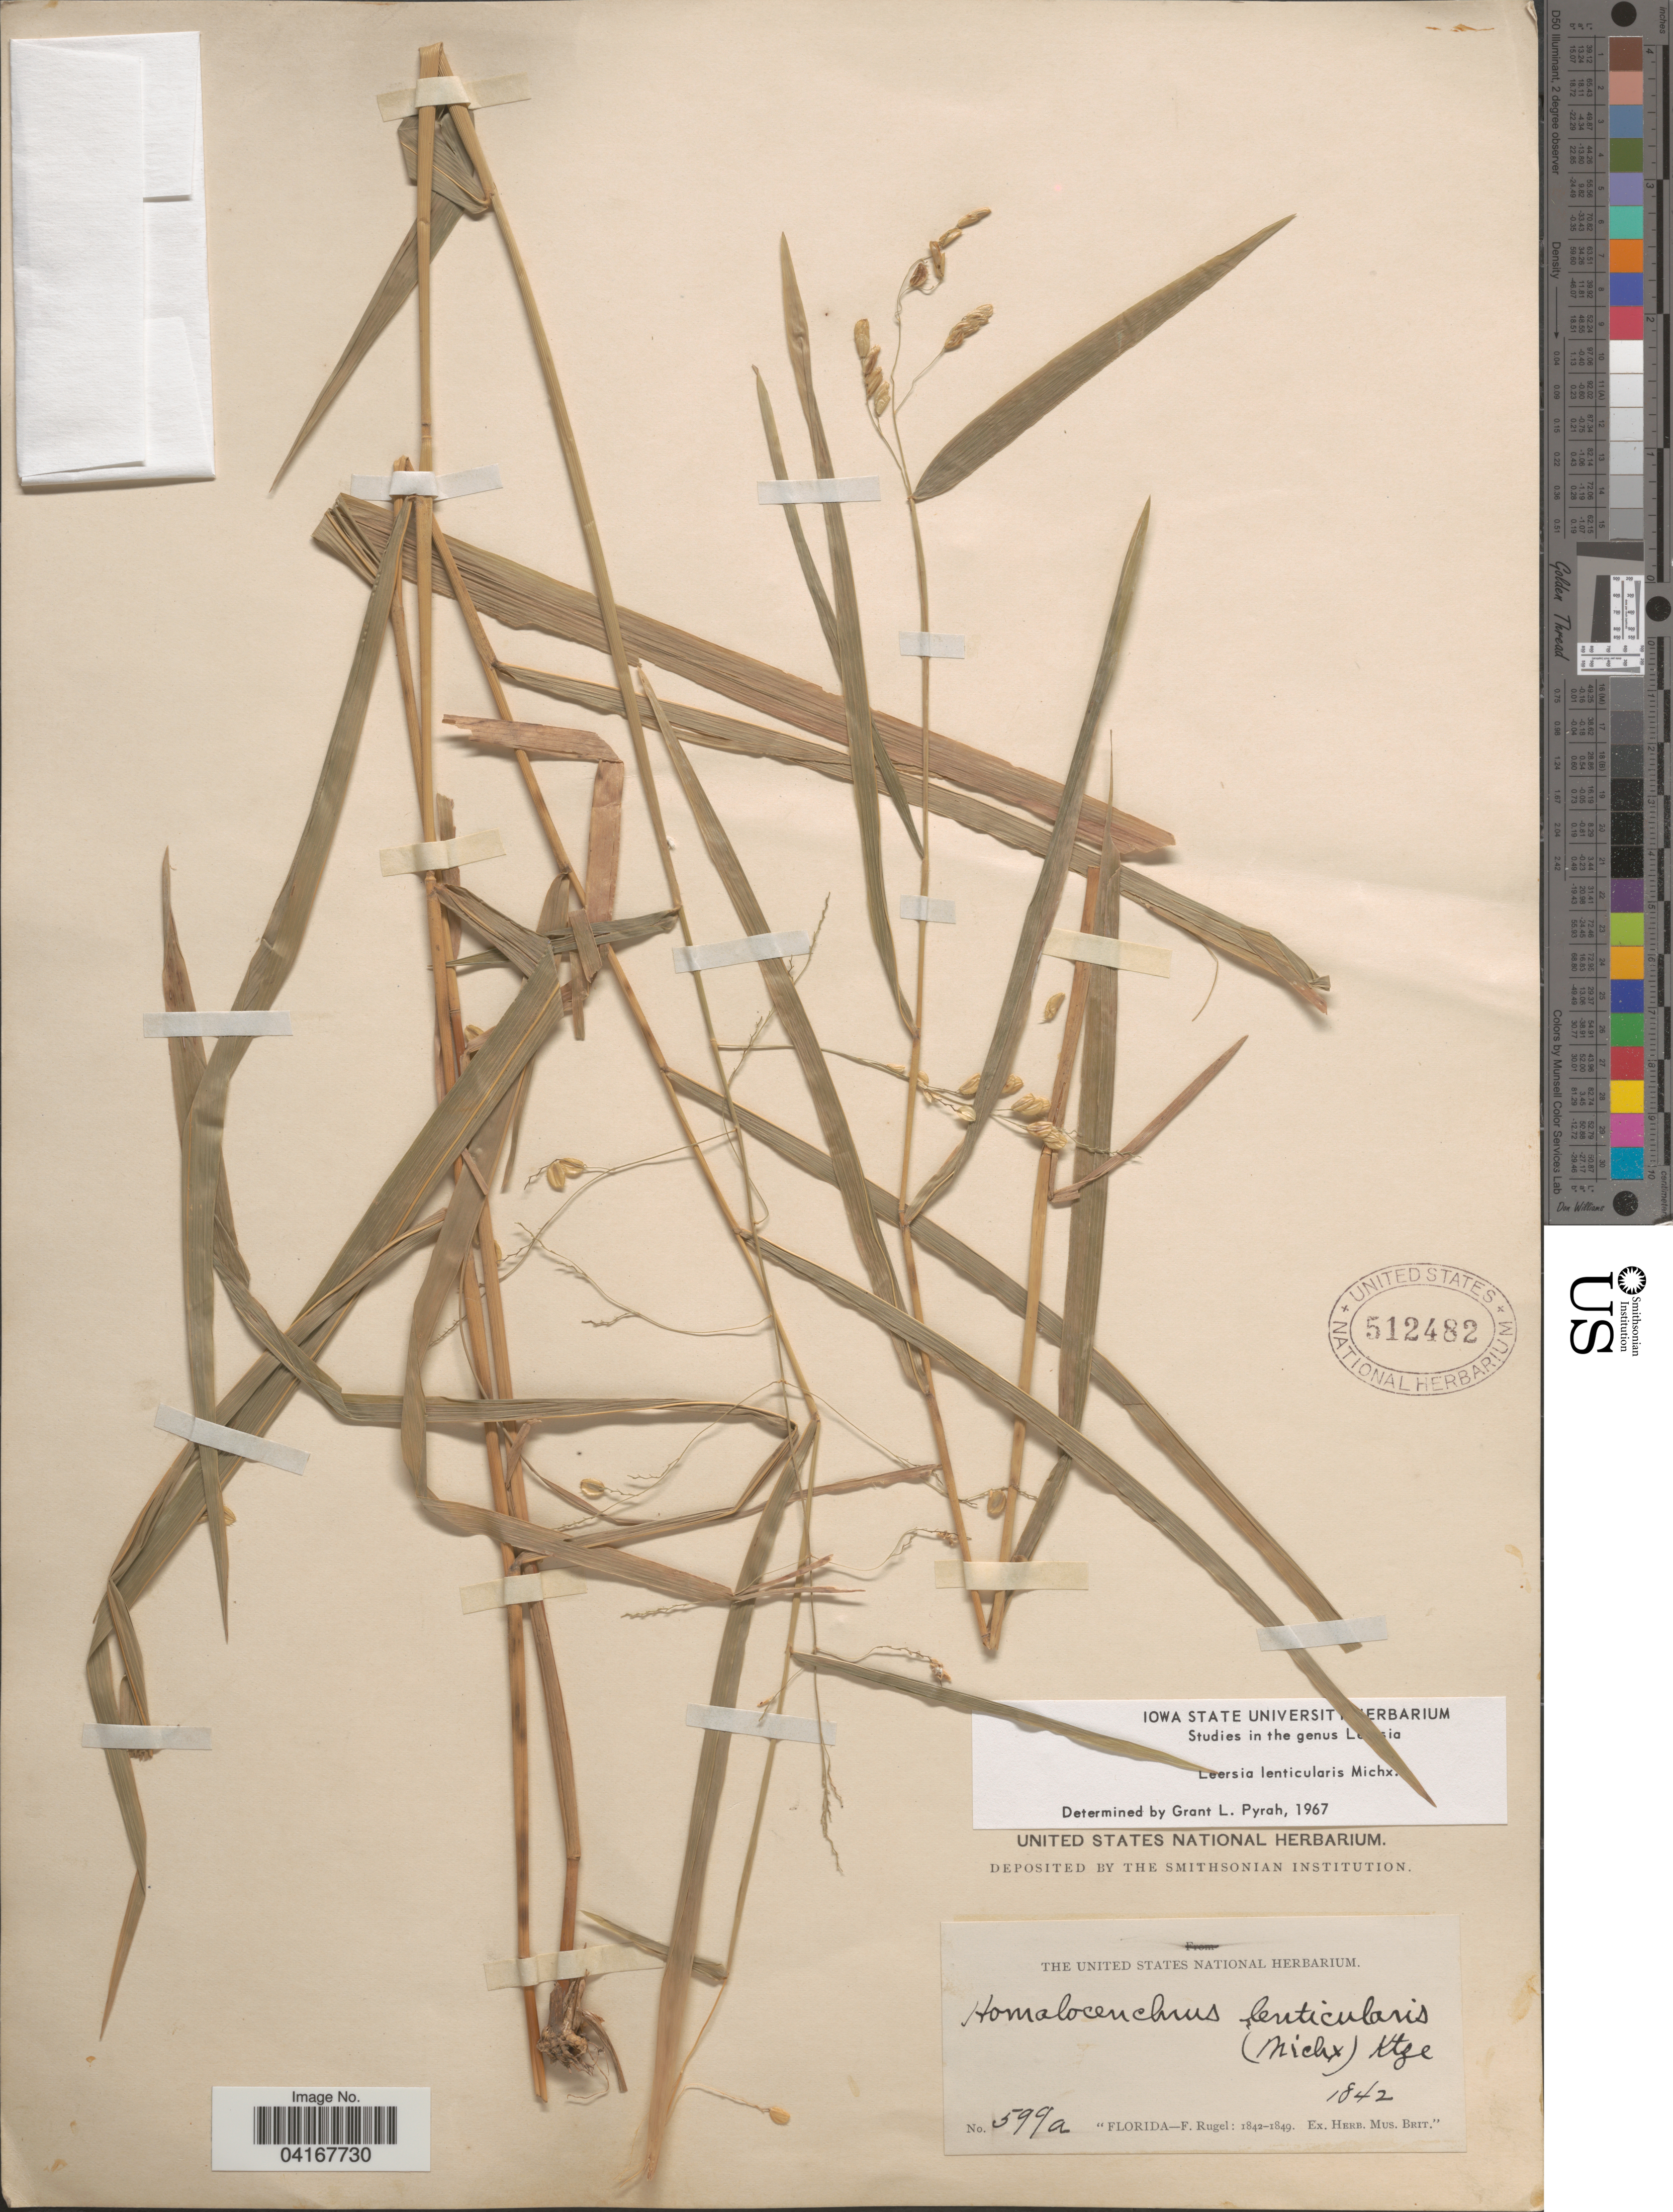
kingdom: Plantae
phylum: Tracheophyta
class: Liliopsida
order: Poales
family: Poaceae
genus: Leersia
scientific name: Leersia lenticularis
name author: Michx.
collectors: F. Rugel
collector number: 599a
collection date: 1842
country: United States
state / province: Florida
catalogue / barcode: US 512482